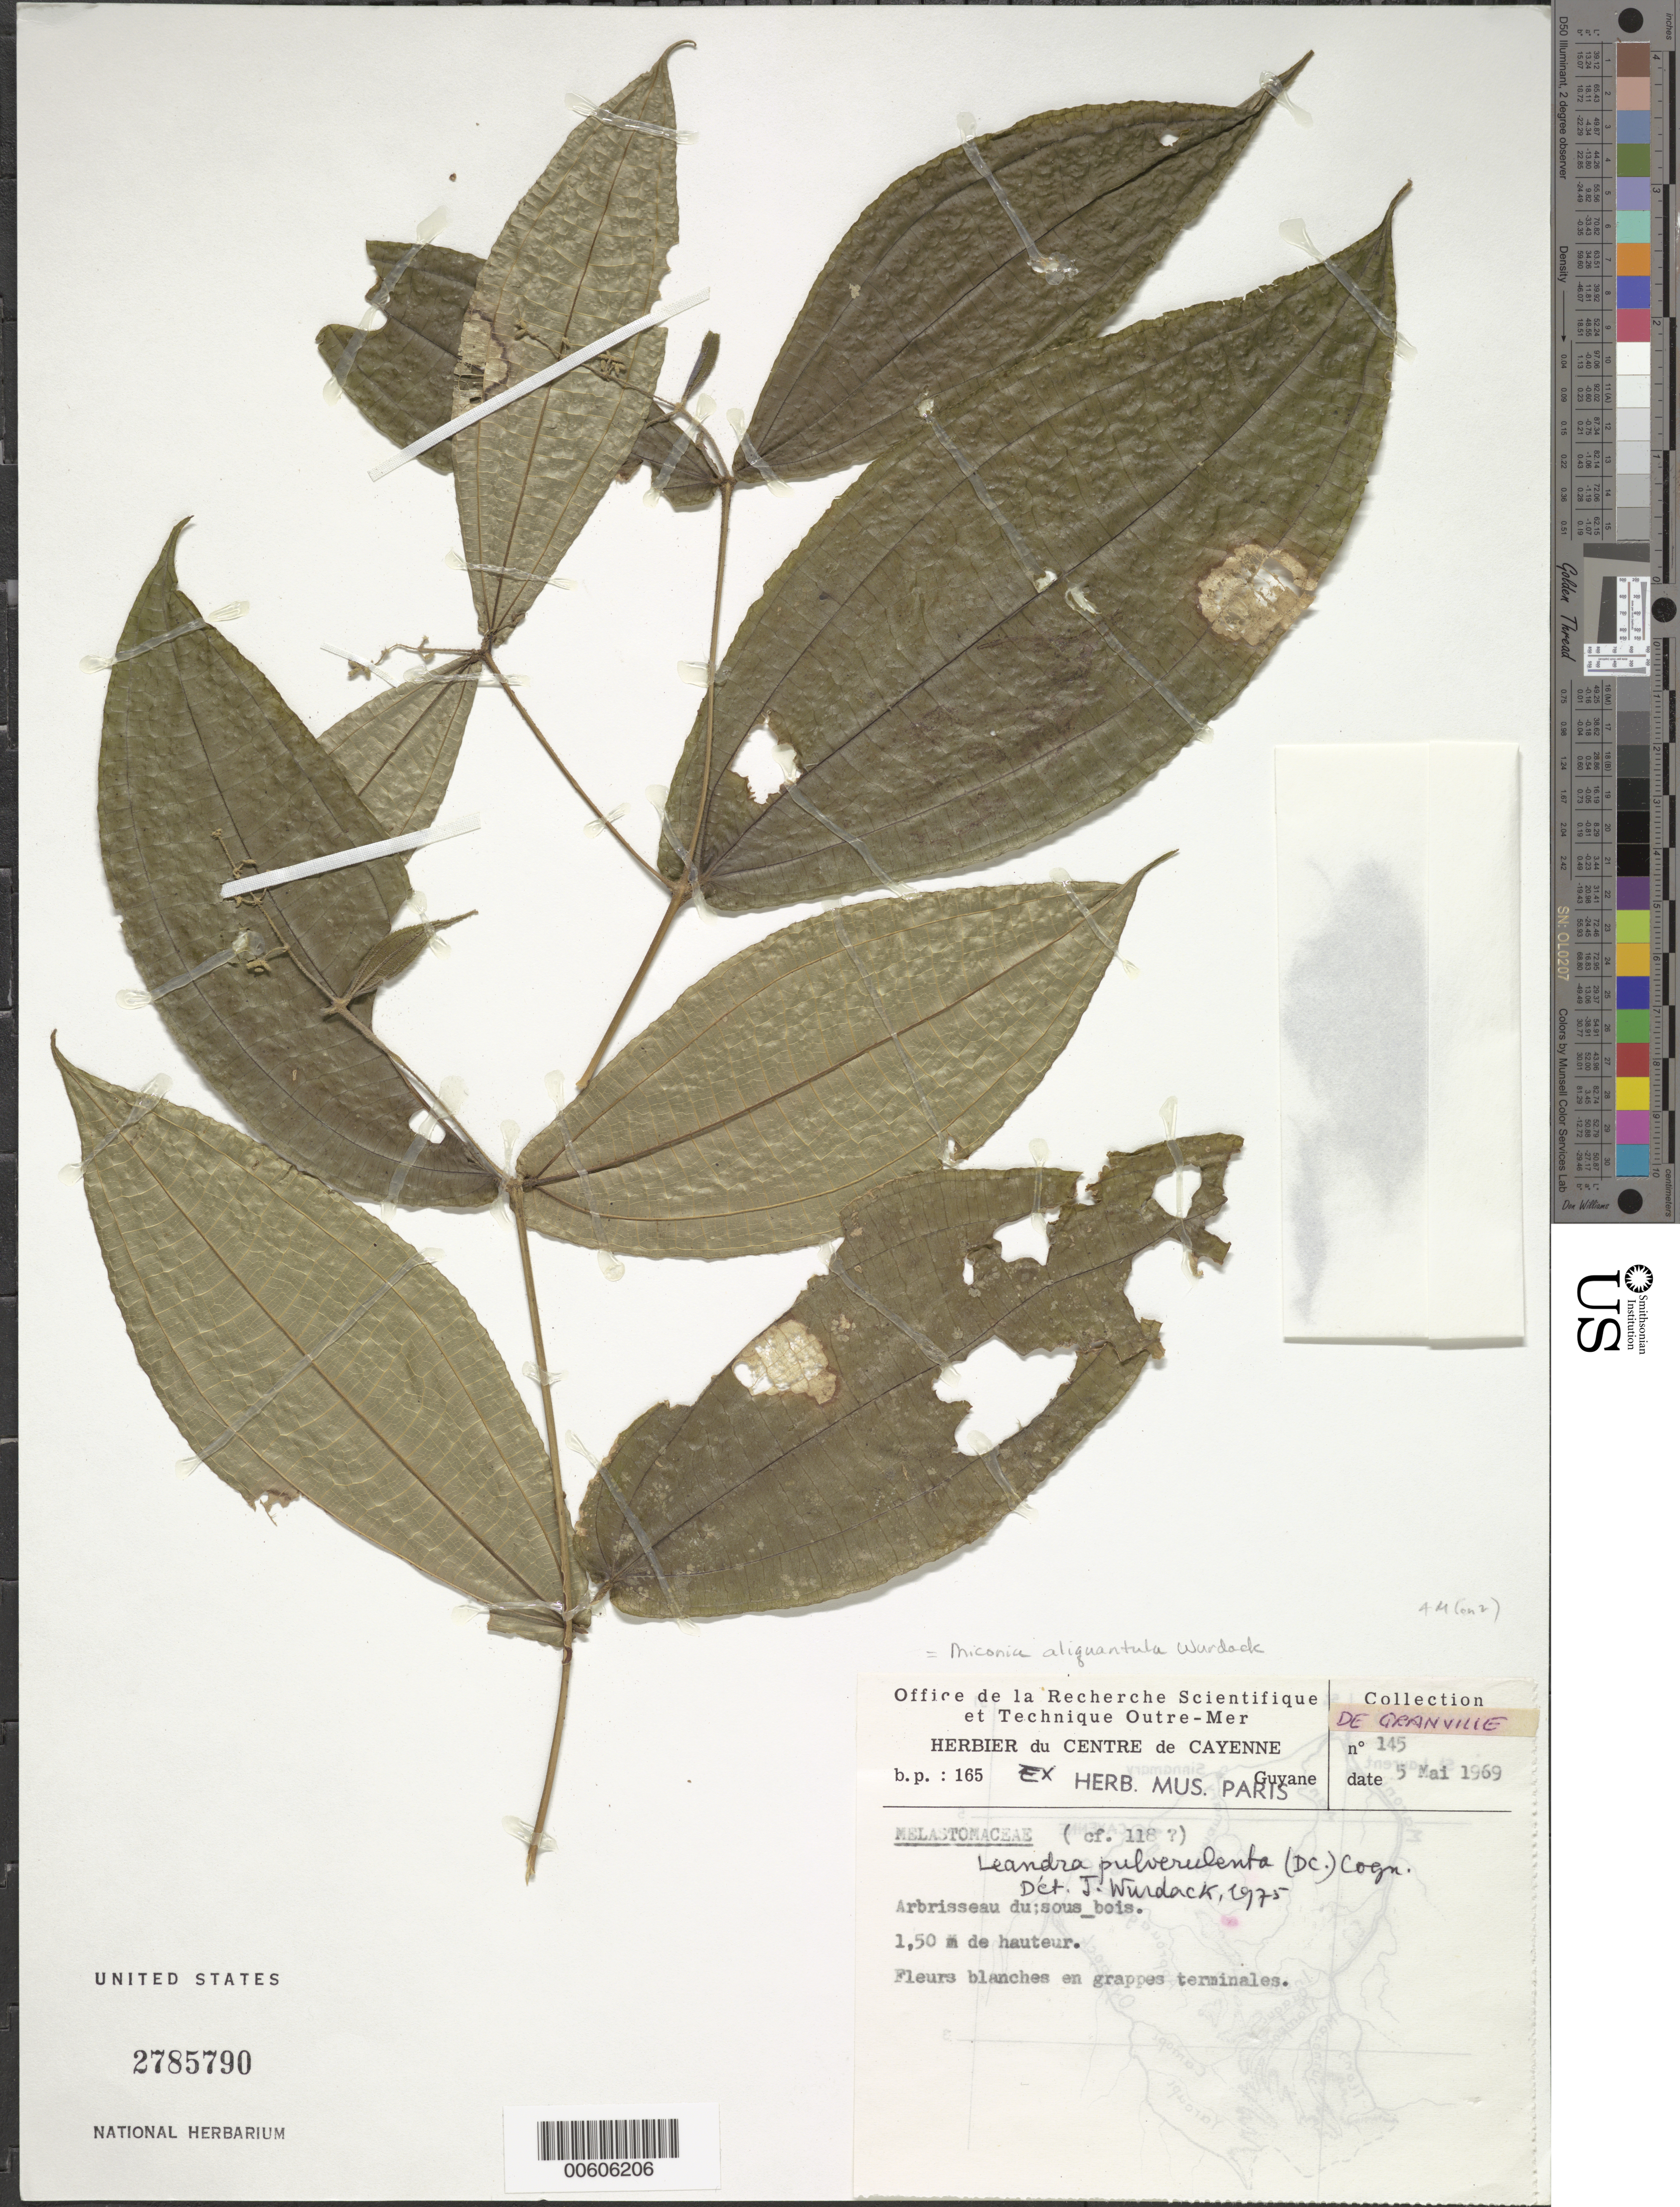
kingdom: Plantae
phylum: Tracheophyta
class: Magnoliopsida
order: Myrtales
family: Melastomataceae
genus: Miconia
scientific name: Miconia aliquantula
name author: Wurdack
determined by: Wurdack, John J., (US), US (UNITED STATES)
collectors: J.-J. de Granville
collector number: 145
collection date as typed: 5-May-69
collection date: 1969-05-05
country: French Guiana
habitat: sous-bois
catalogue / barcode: US 2785790